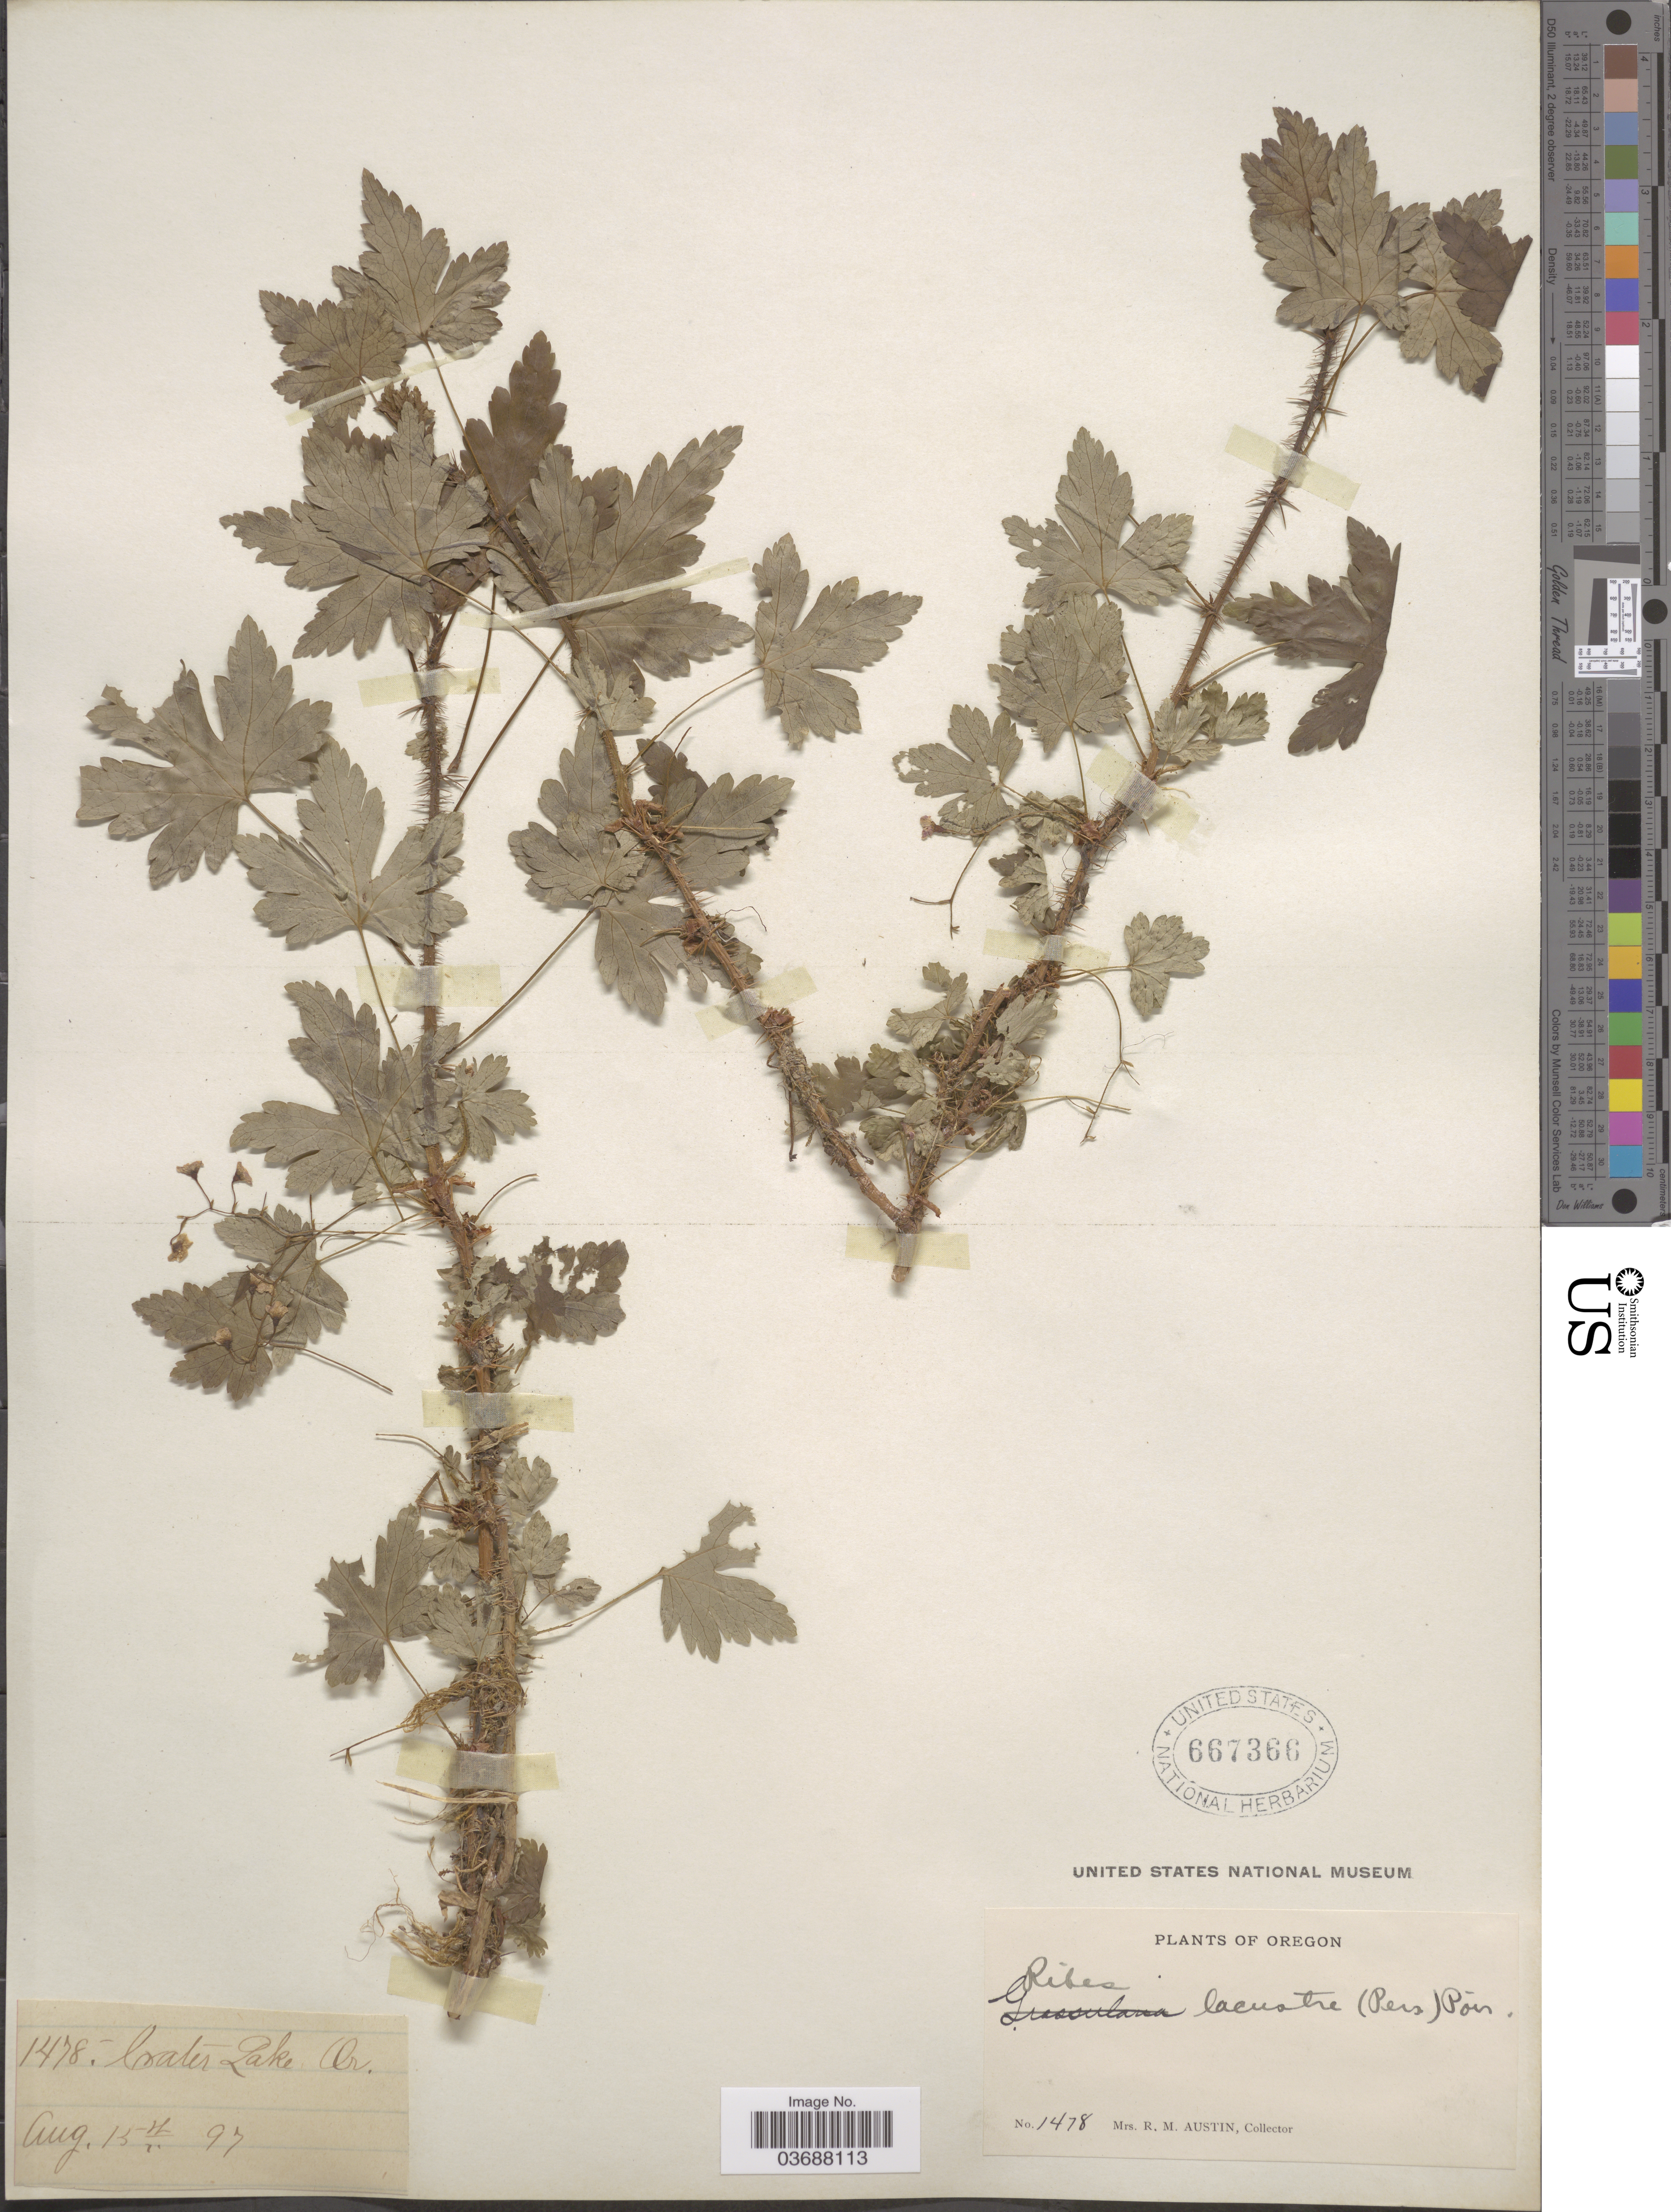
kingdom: Plantae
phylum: Tracheophyta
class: Magnoliopsida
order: Saxifragales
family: Grossulariaceae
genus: Ribes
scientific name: Ribes lacustre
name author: (Pers.) Poir.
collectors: R. Austin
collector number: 1478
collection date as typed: Transcribed d/m/y: 15/8/97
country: United States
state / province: Oregon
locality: Crater Lake Cr.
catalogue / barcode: US 667366